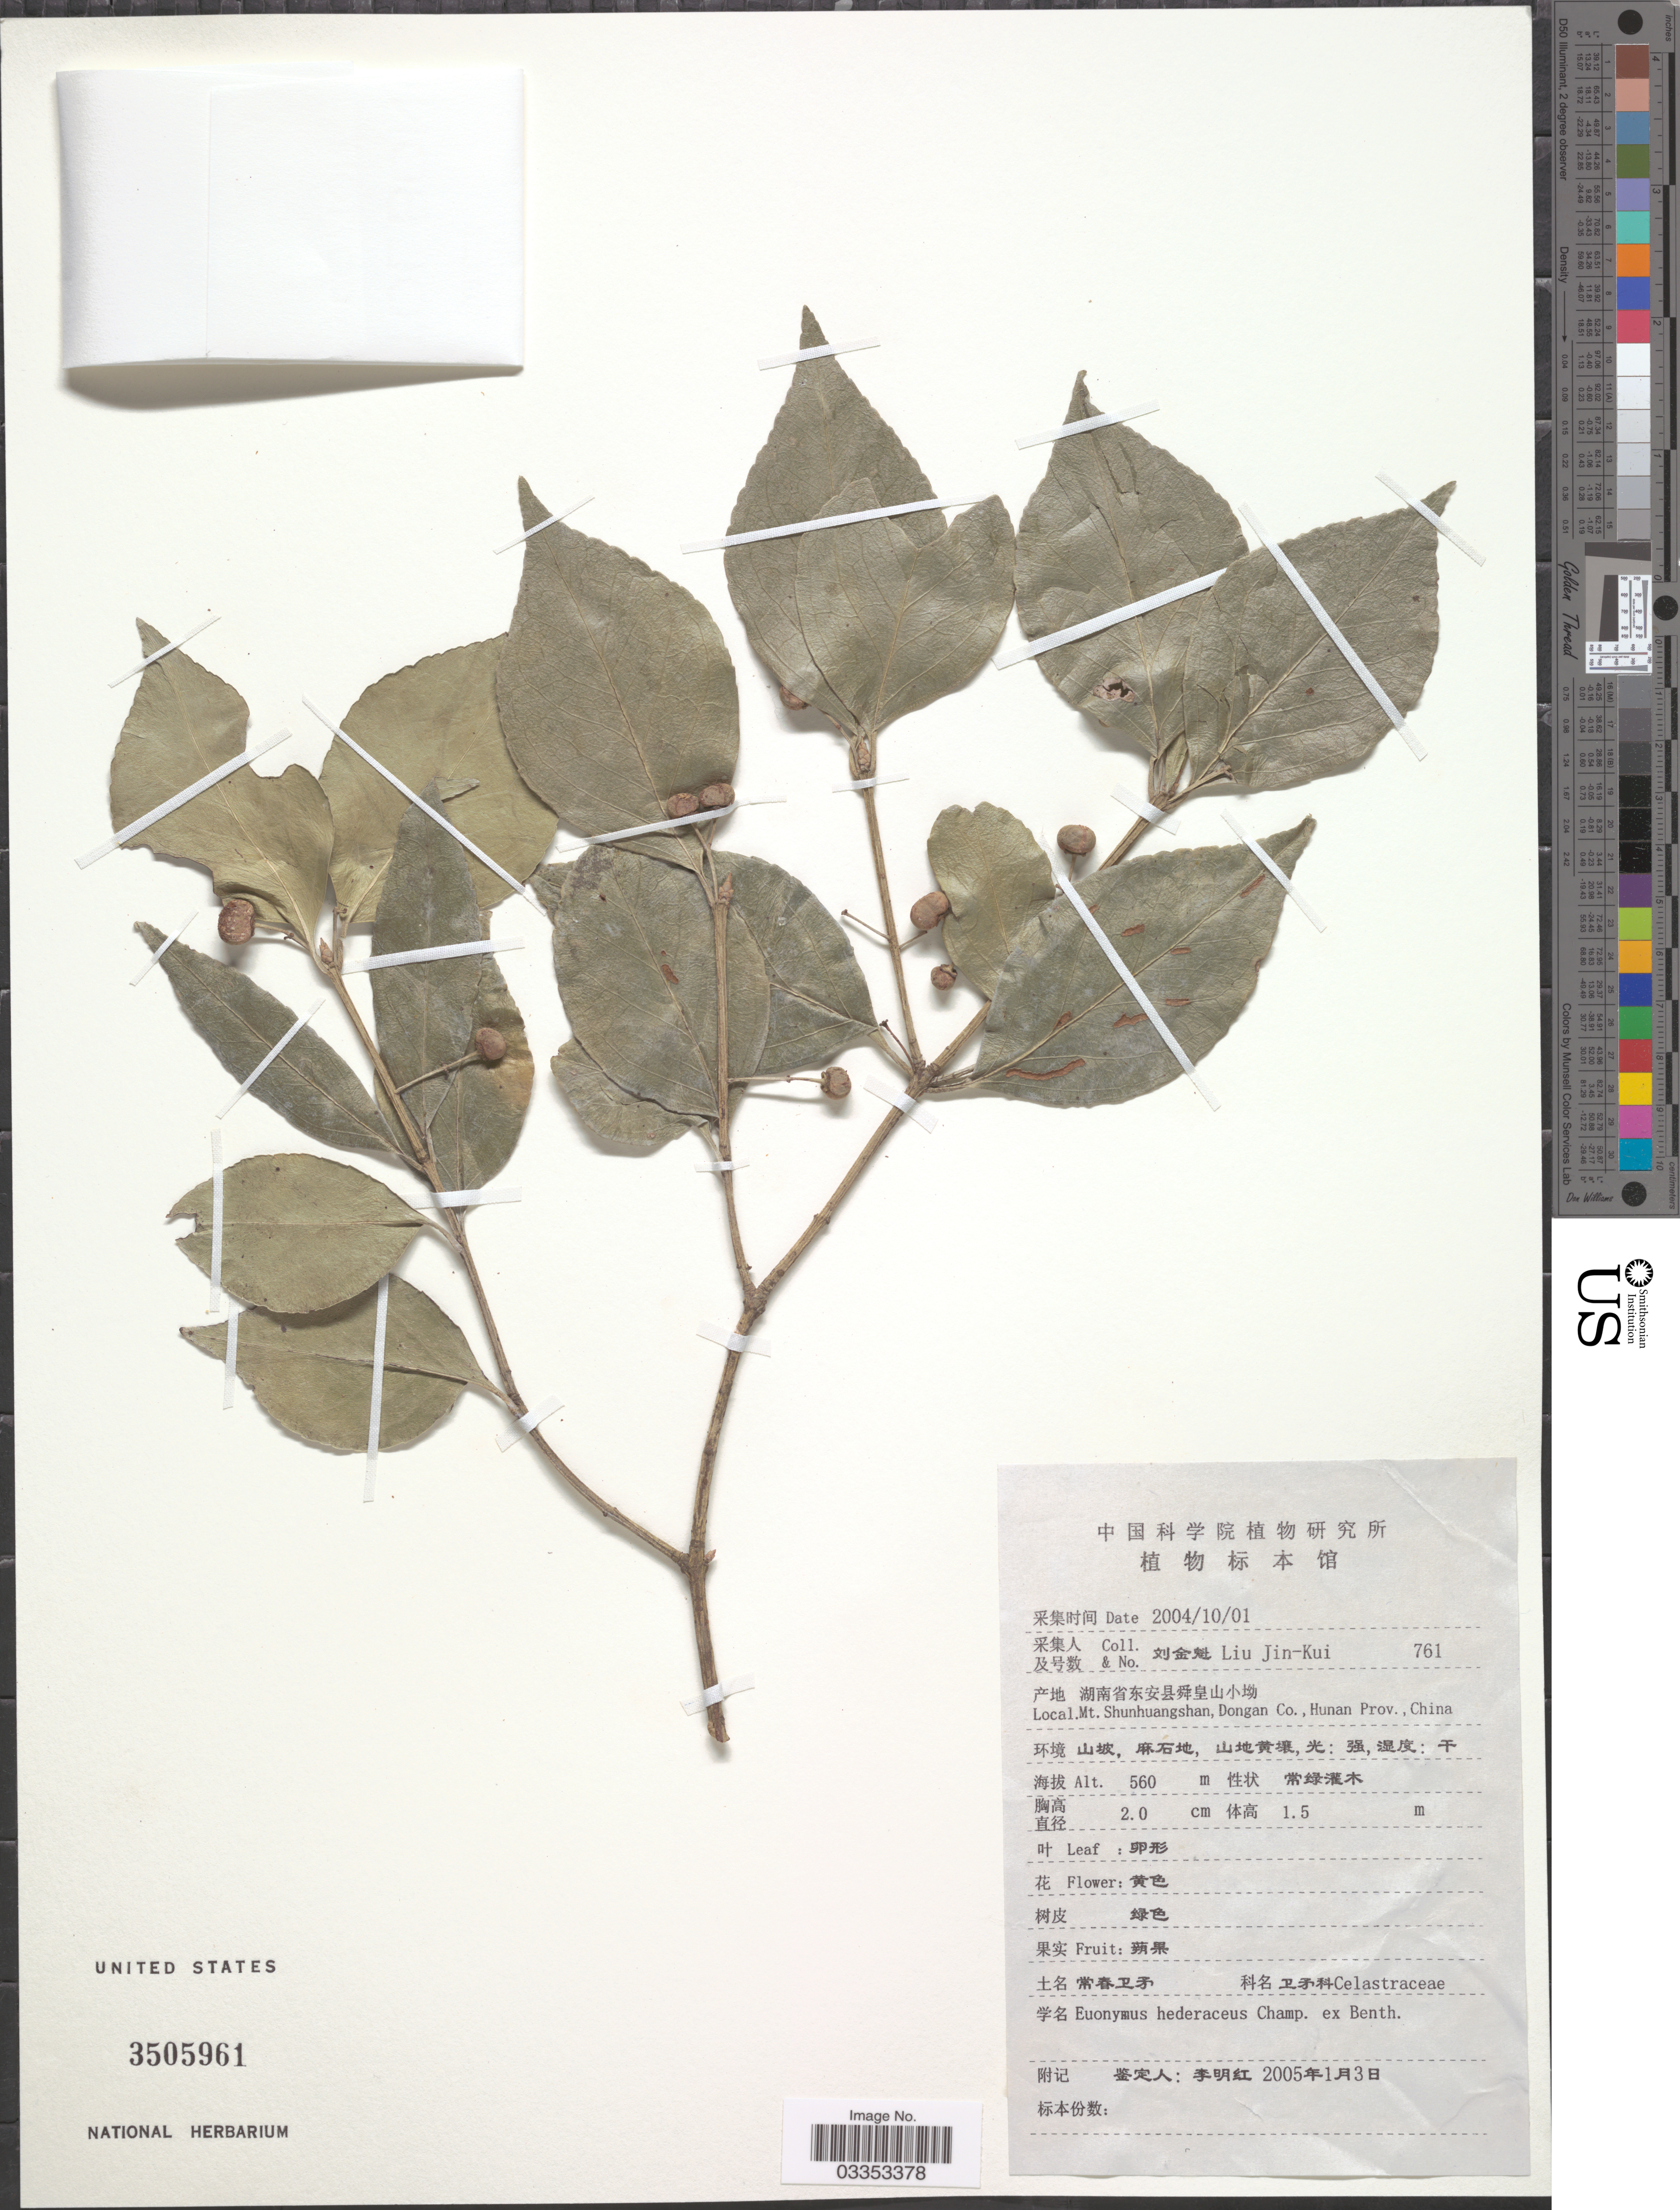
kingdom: Plantae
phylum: Tracheophyta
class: Magnoliopsida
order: Celastrales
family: Celastraceae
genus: Euonymus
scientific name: Euonymus hederaceus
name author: Champ. ex Benth.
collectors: Liu Jin-Kui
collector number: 761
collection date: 2004-10-01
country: China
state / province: Hunan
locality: Mt. Shunhuangshan, Dongan Co.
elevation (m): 560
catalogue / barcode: US 3505961